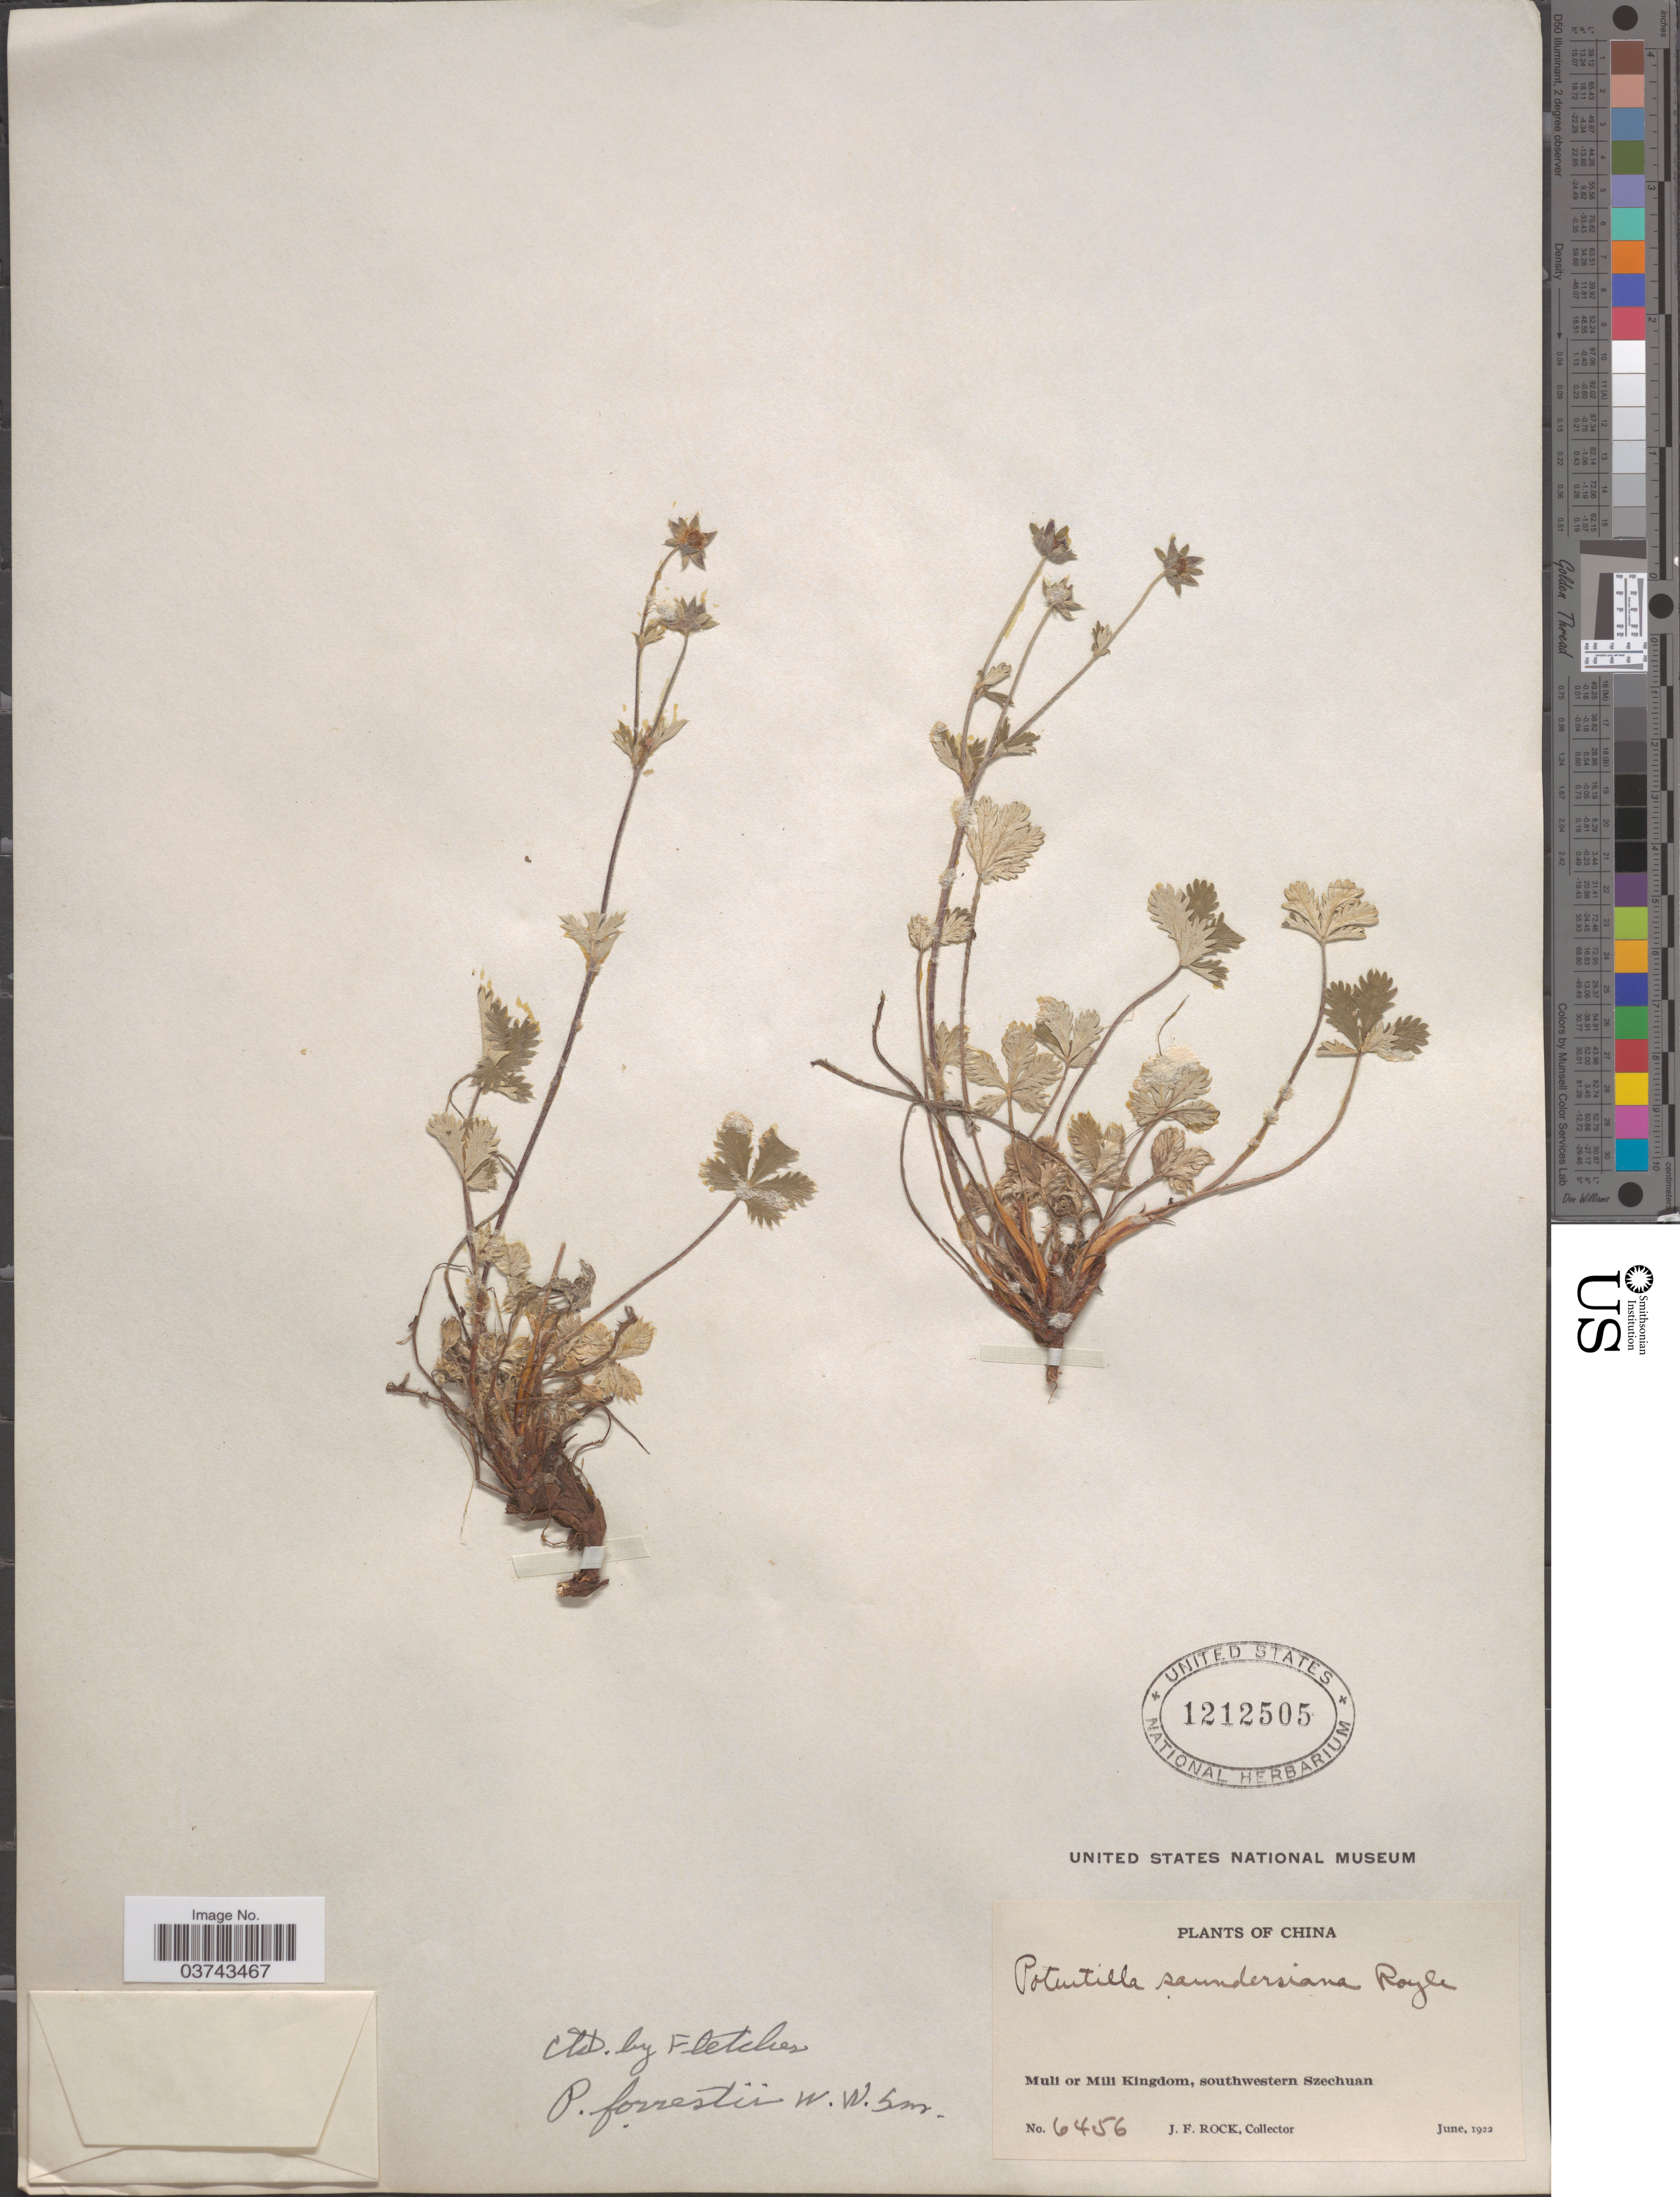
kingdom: Plantae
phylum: Tracheophyta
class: Magnoliopsida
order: Rosales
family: Rosaceae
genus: Potentilla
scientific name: Potentilla forrestii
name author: W.W. Sm.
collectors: J. Rock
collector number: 6456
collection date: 1922-06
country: China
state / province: Sichuan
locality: Muli of Mili Kingdom, southwestern Szechuan.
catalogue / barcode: US 1212505